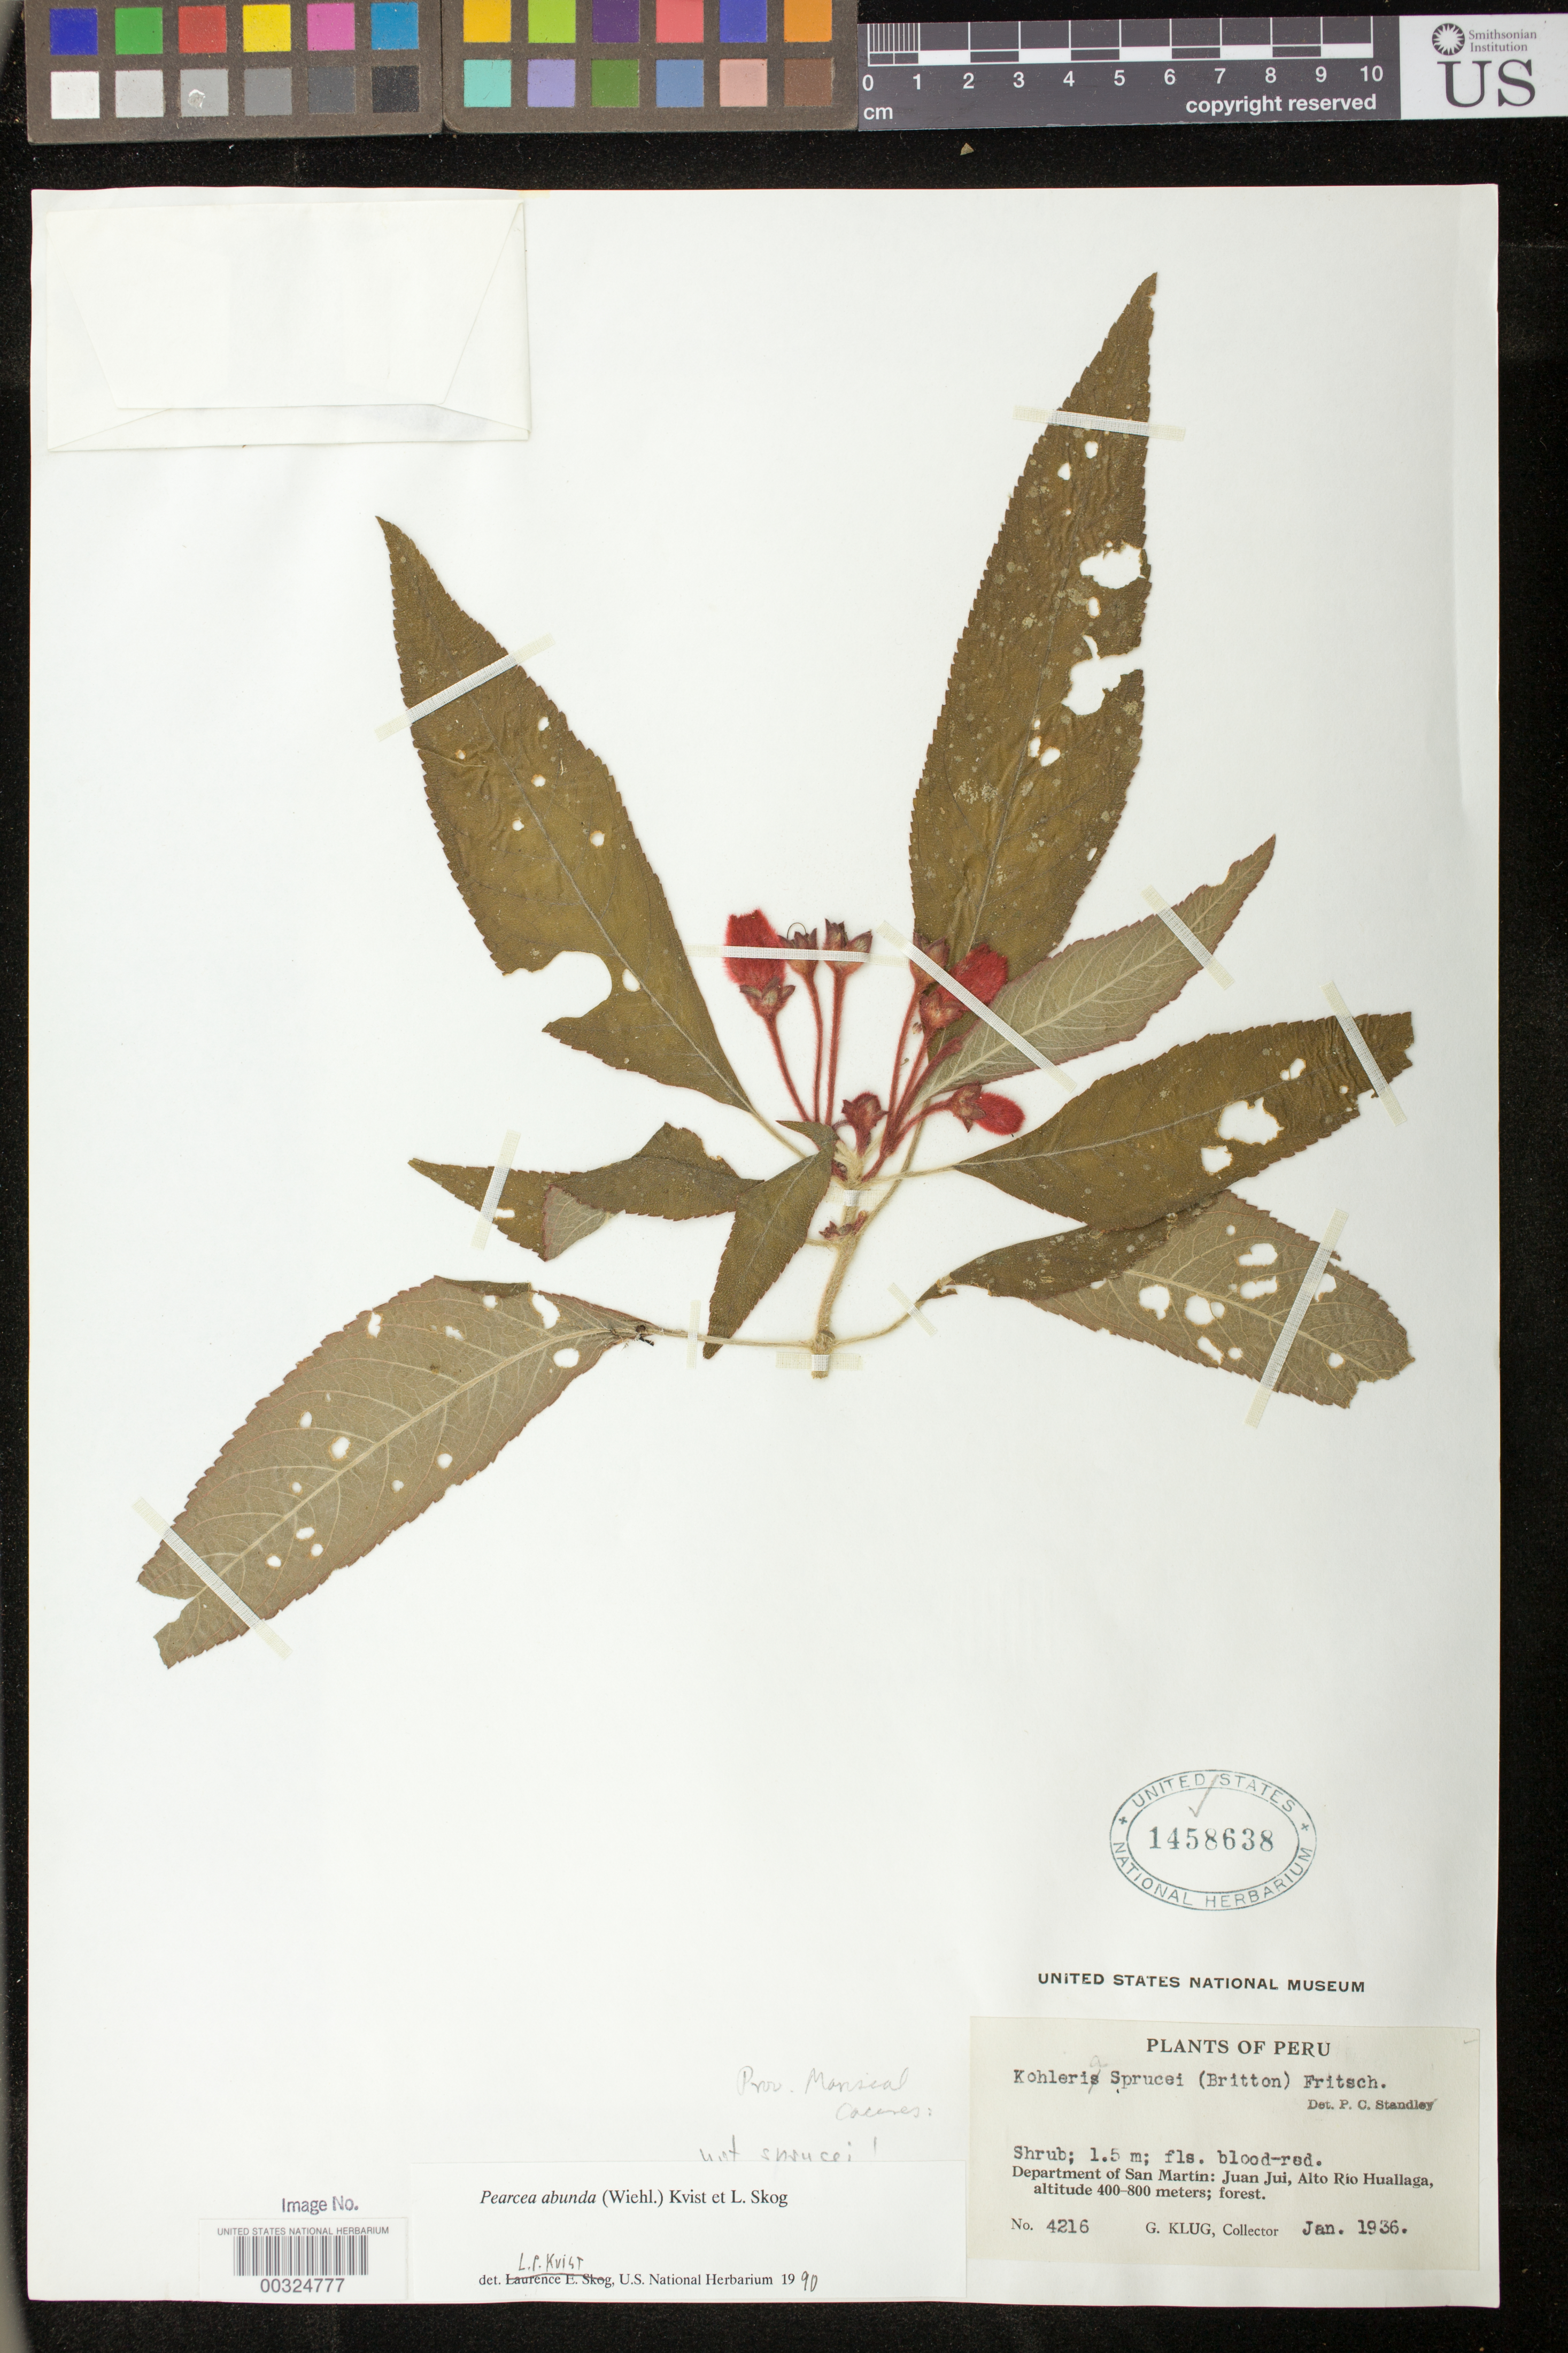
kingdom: Plantae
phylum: Tracheophyta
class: Magnoliopsida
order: Lamiales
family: Gesneriaceae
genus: Pearcea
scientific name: Pearcea abunda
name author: (Wiehler) L.P. Kvist & L.E. Skog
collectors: G. Klug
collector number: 4216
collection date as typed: Jan 1936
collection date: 1936-01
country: Peru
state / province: San Martín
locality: Juan Jui, Alto Rio Huallaga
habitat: Forest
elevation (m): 400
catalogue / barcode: US 1458638